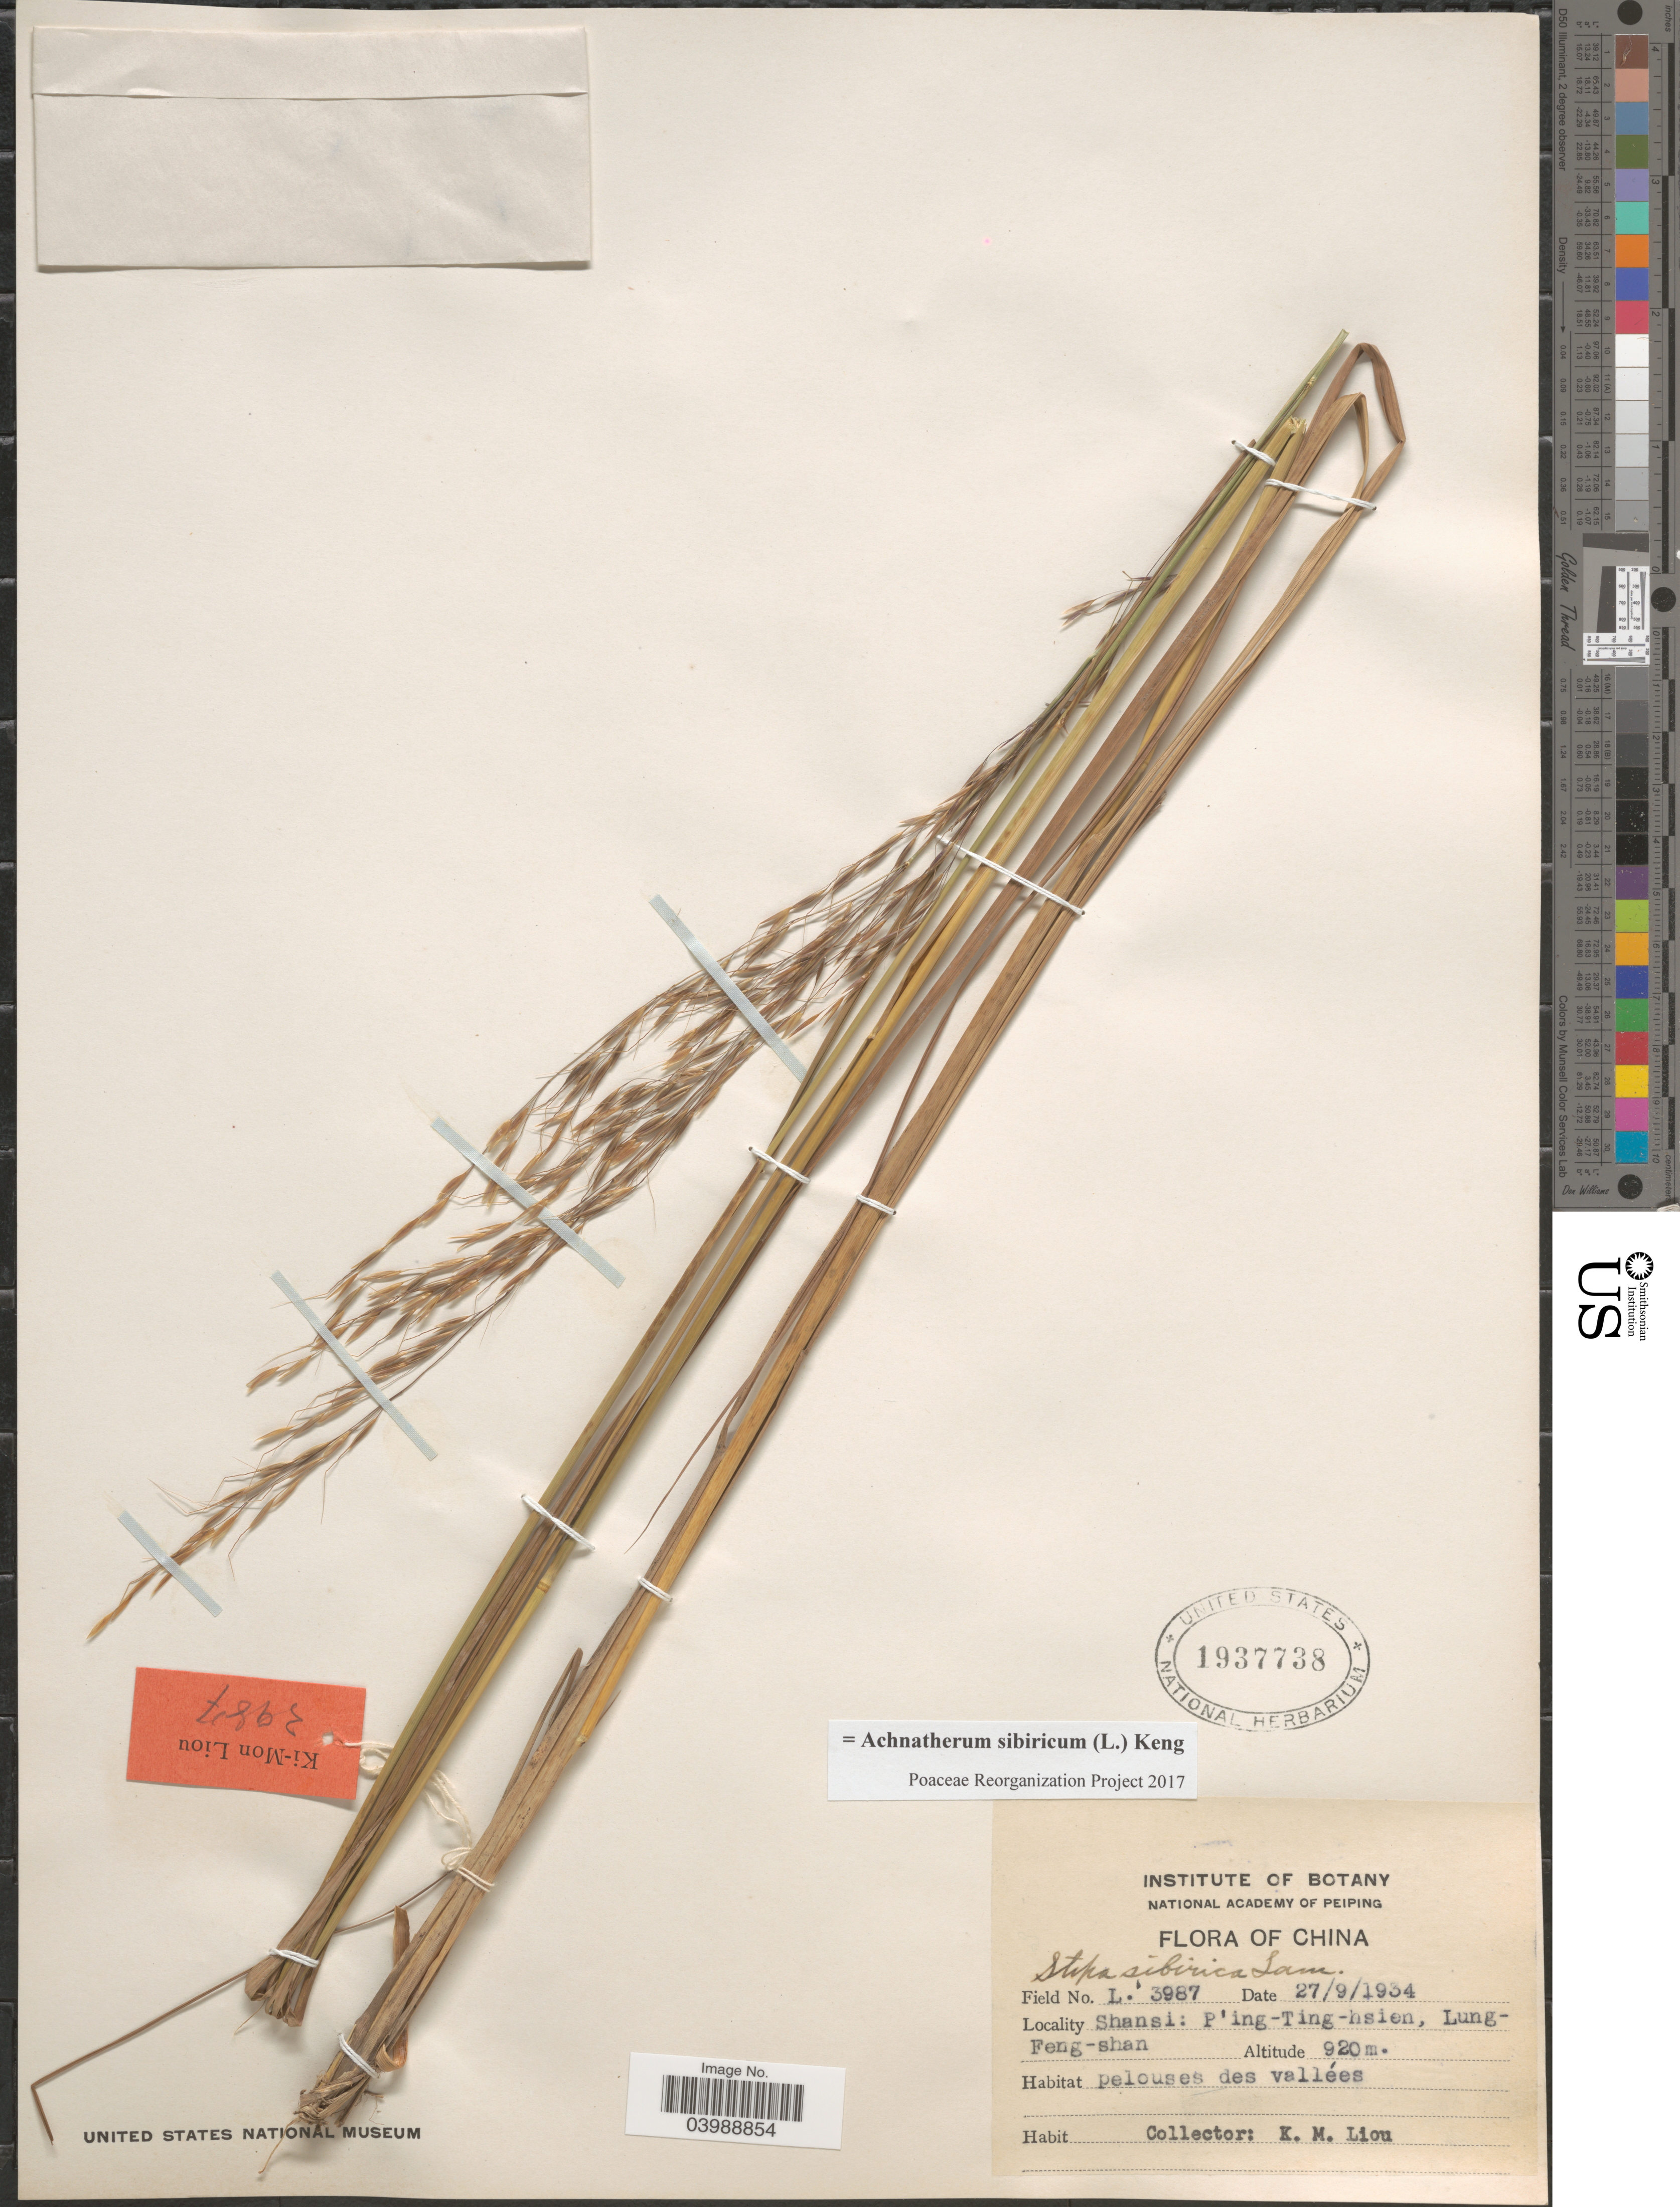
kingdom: Plantae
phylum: Tracheophyta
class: Liliopsida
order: Poales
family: Poaceae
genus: Achnatherum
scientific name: Achnatherum sibiricum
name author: (L.) Keng ex Tzvelev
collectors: K. M. Liou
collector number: L3987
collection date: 1934-09-27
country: China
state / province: Shanxi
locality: Shansi: P'ing-Ting-hsien, Lung-Feng-shan. Pelouses des vallées.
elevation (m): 920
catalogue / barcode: US 1937738